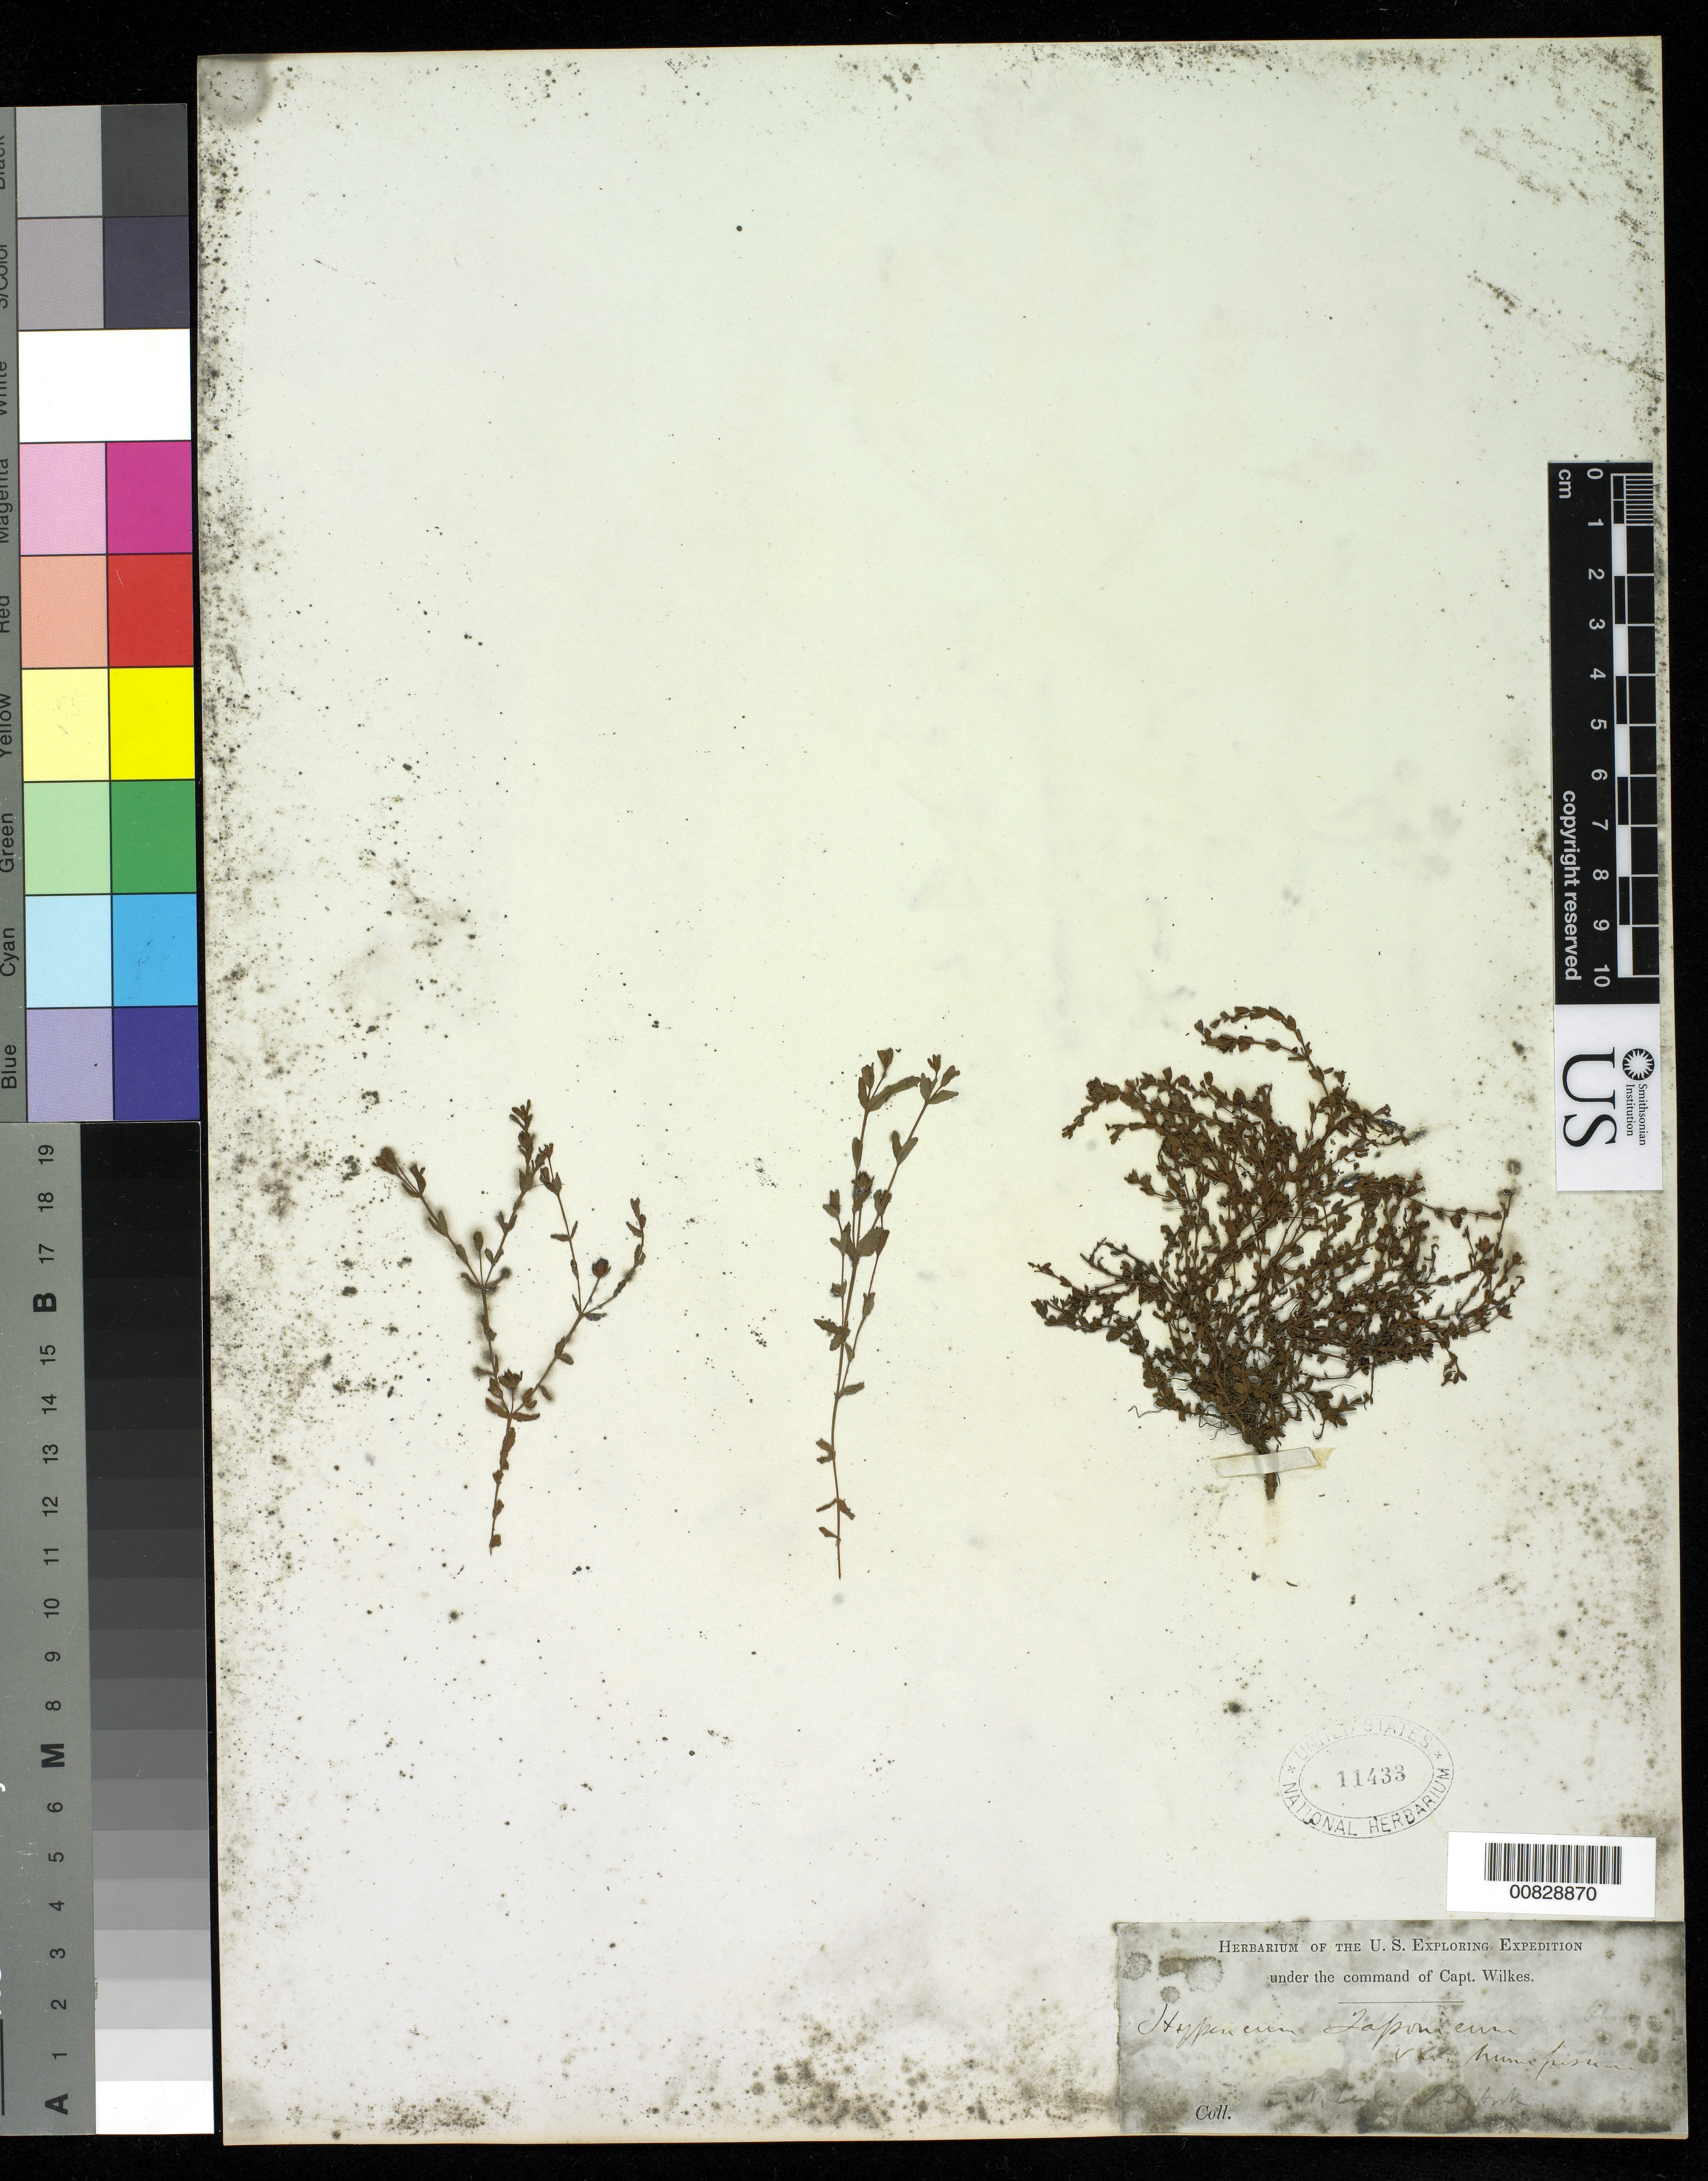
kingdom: Plantae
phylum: Tracheophyta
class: Magnoliopsida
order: Malpighiales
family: Hypericaceae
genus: Hypericum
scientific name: Hypericum japonicum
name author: Thunb.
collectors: Wilkes Explor. Exped.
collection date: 1838/1842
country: New Zealand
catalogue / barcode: US 11433